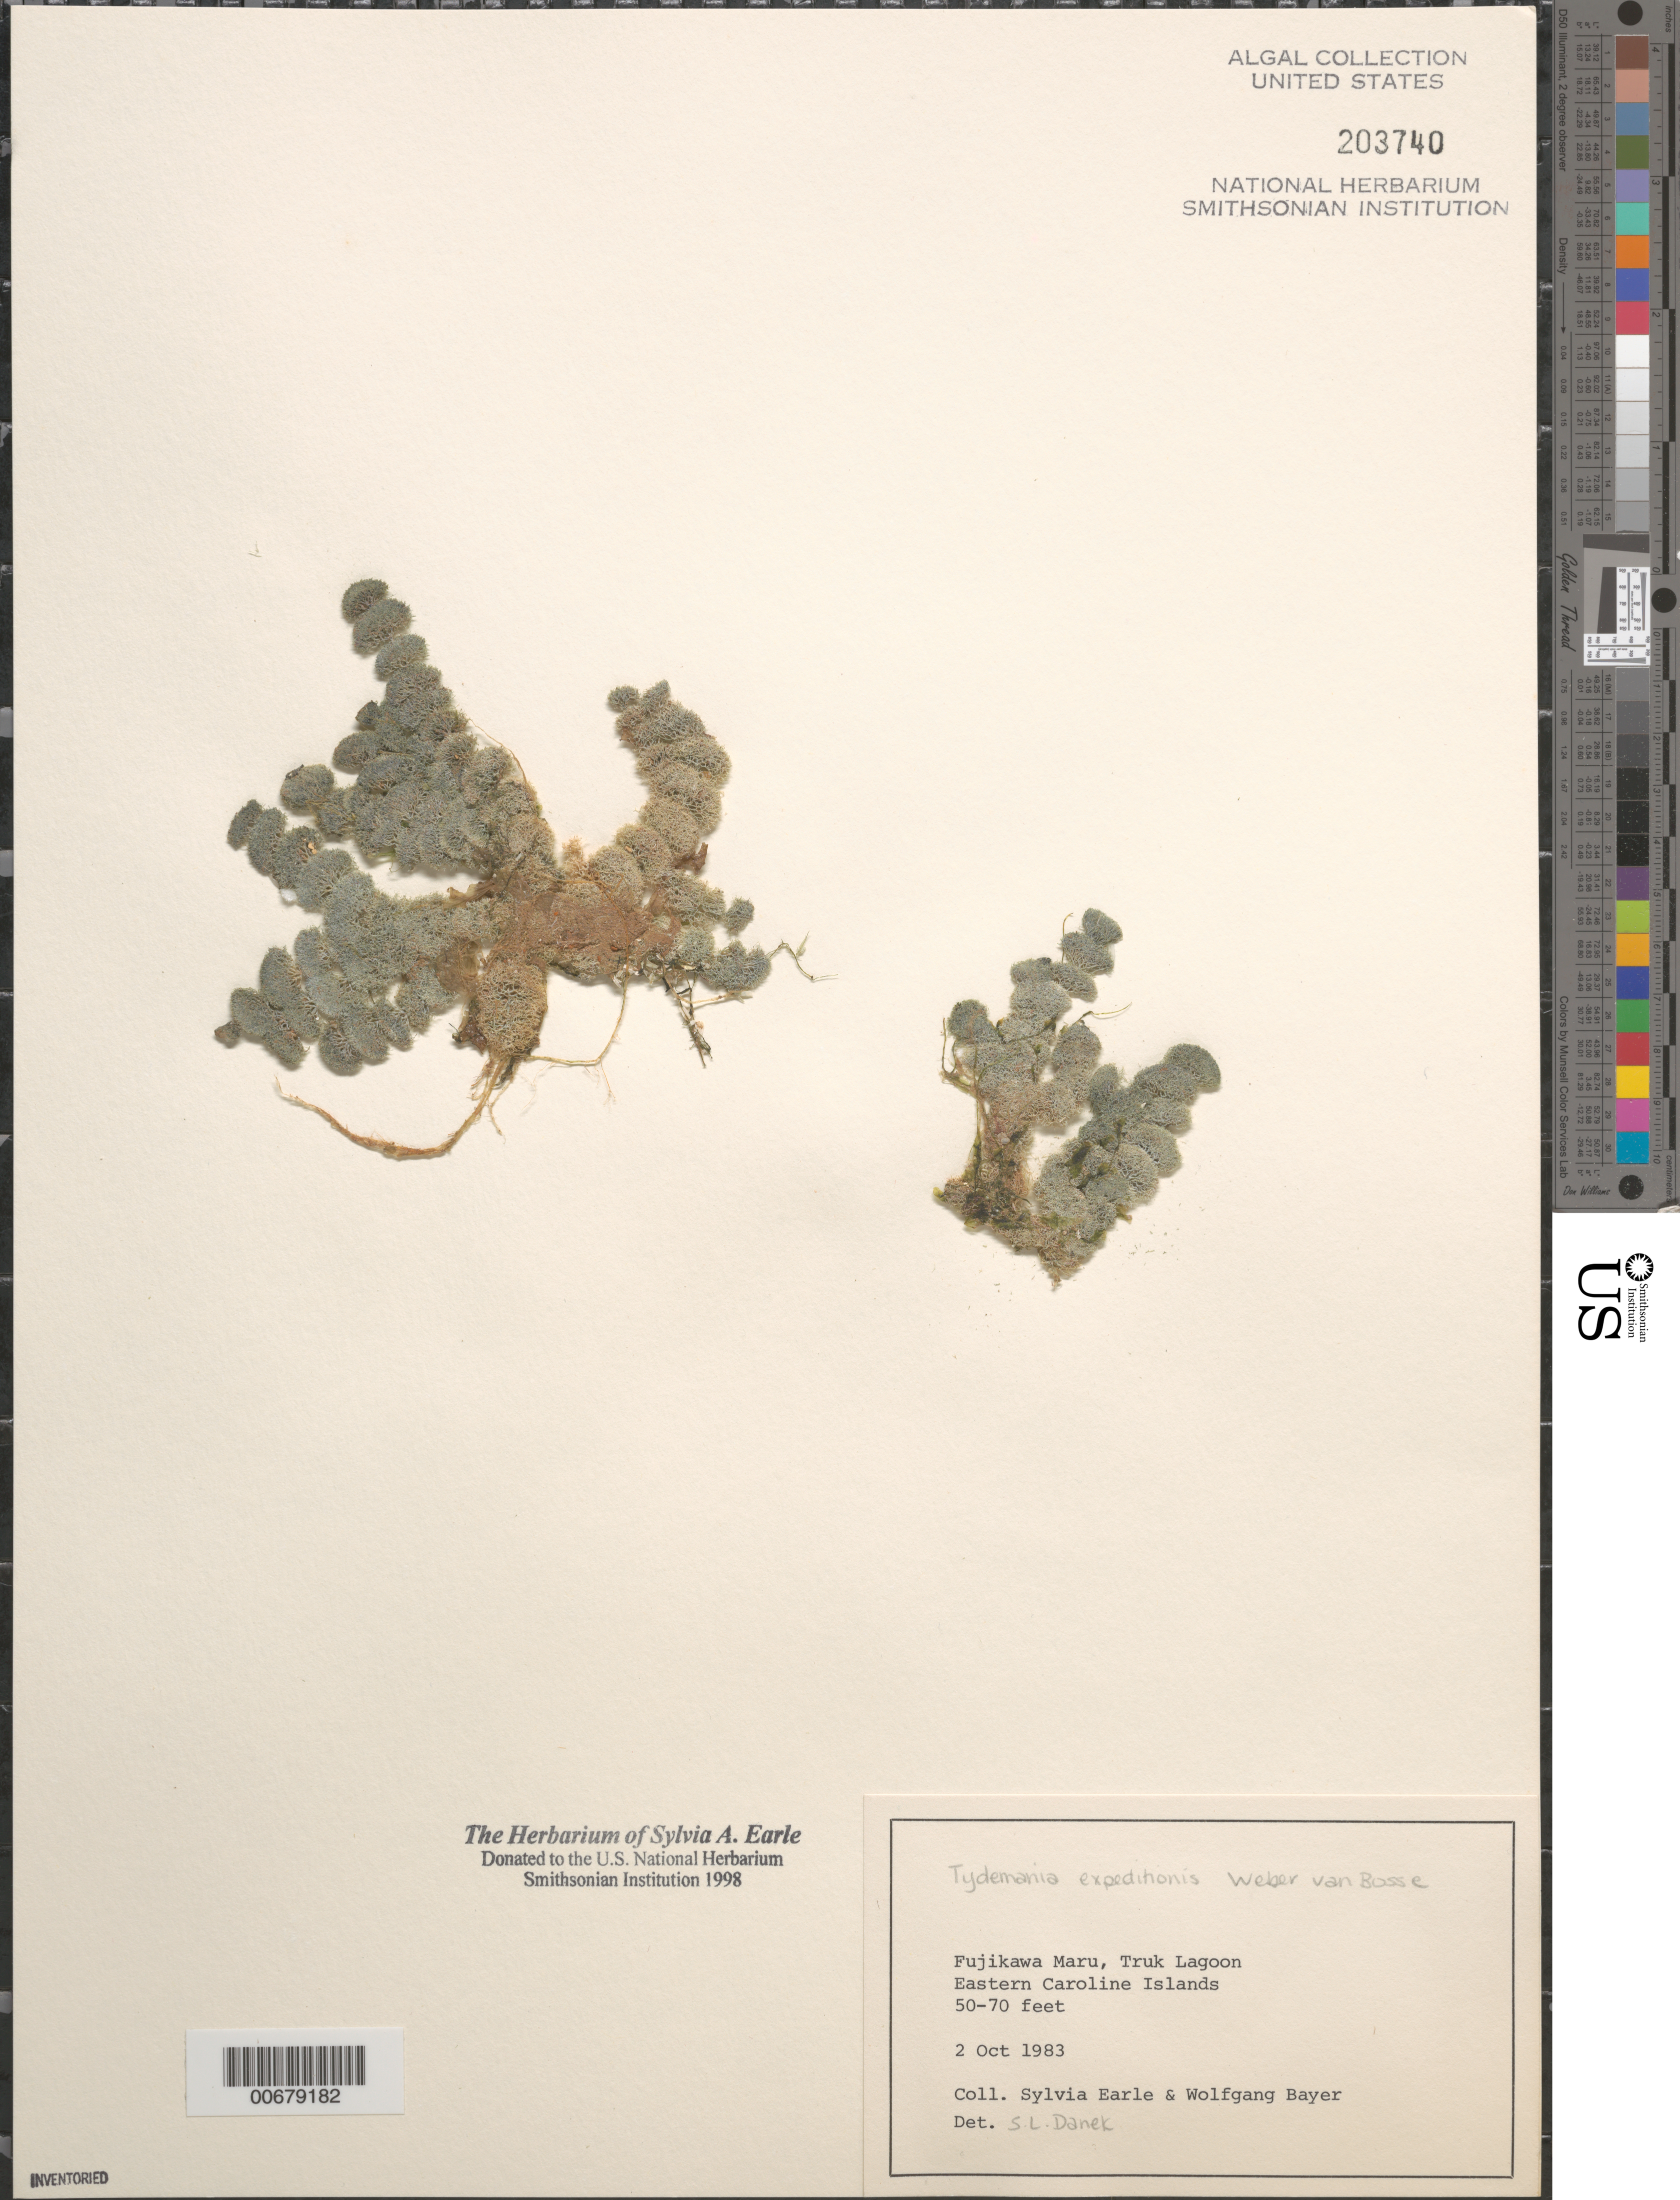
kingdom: Plantae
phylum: Chlorophyta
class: Ulvophyceae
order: Bryopsidales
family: Udoteaceae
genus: Tydemania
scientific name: Tydemania expeditionis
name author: Weber Bosse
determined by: Danek, S. L.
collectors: S. A. Earle & W. Bayer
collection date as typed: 02 Oct 1983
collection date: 1983-10-02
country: Micronesia, Federated States of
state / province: Truk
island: Truk (Chuuk) Is.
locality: Fujikawa Maru, Chuuk Lagoon [Truk Lagoon]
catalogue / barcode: US 203740